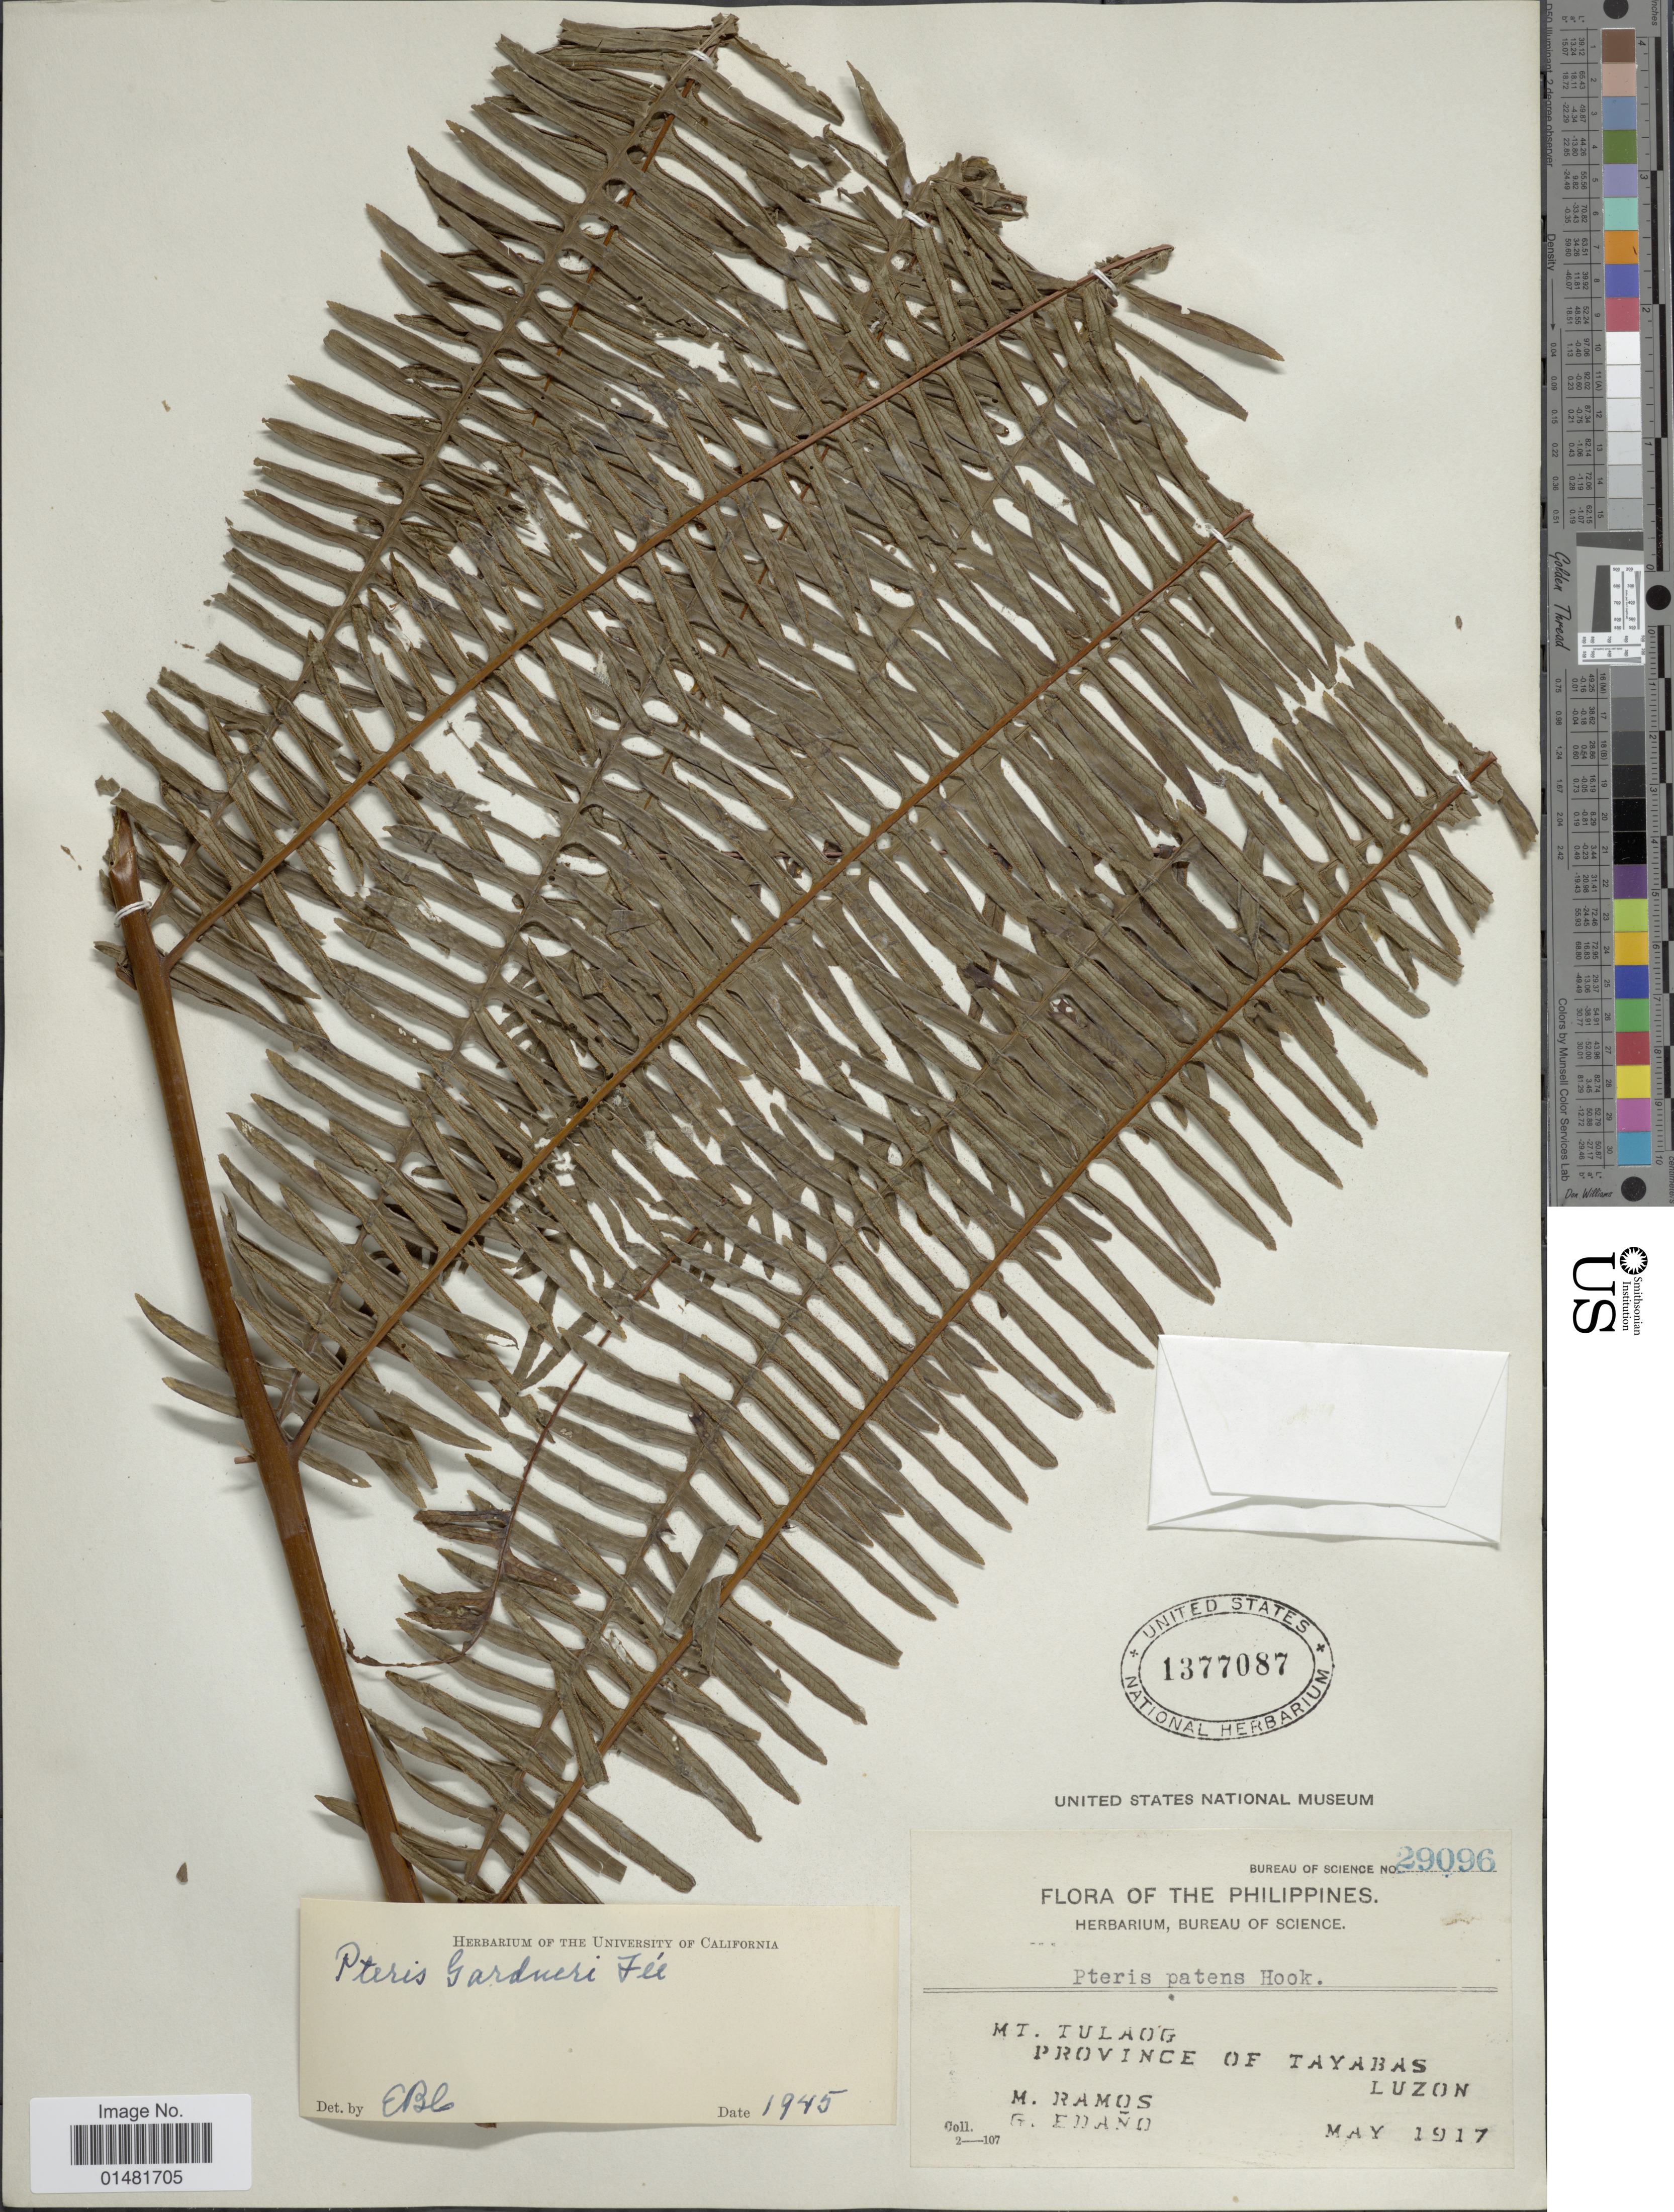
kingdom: Plantae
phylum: Tracheophyta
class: Polypodiopsida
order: Polypodiales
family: Pteridaceae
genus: Pteris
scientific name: Pteris gardneri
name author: (Fée) Hook.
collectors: M. Ramos & G. Edaño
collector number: Bureau of Science 29096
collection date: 1917-05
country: Philippines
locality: Mt. Tulaog, Province of Tayabas, Luzon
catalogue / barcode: US 1377087